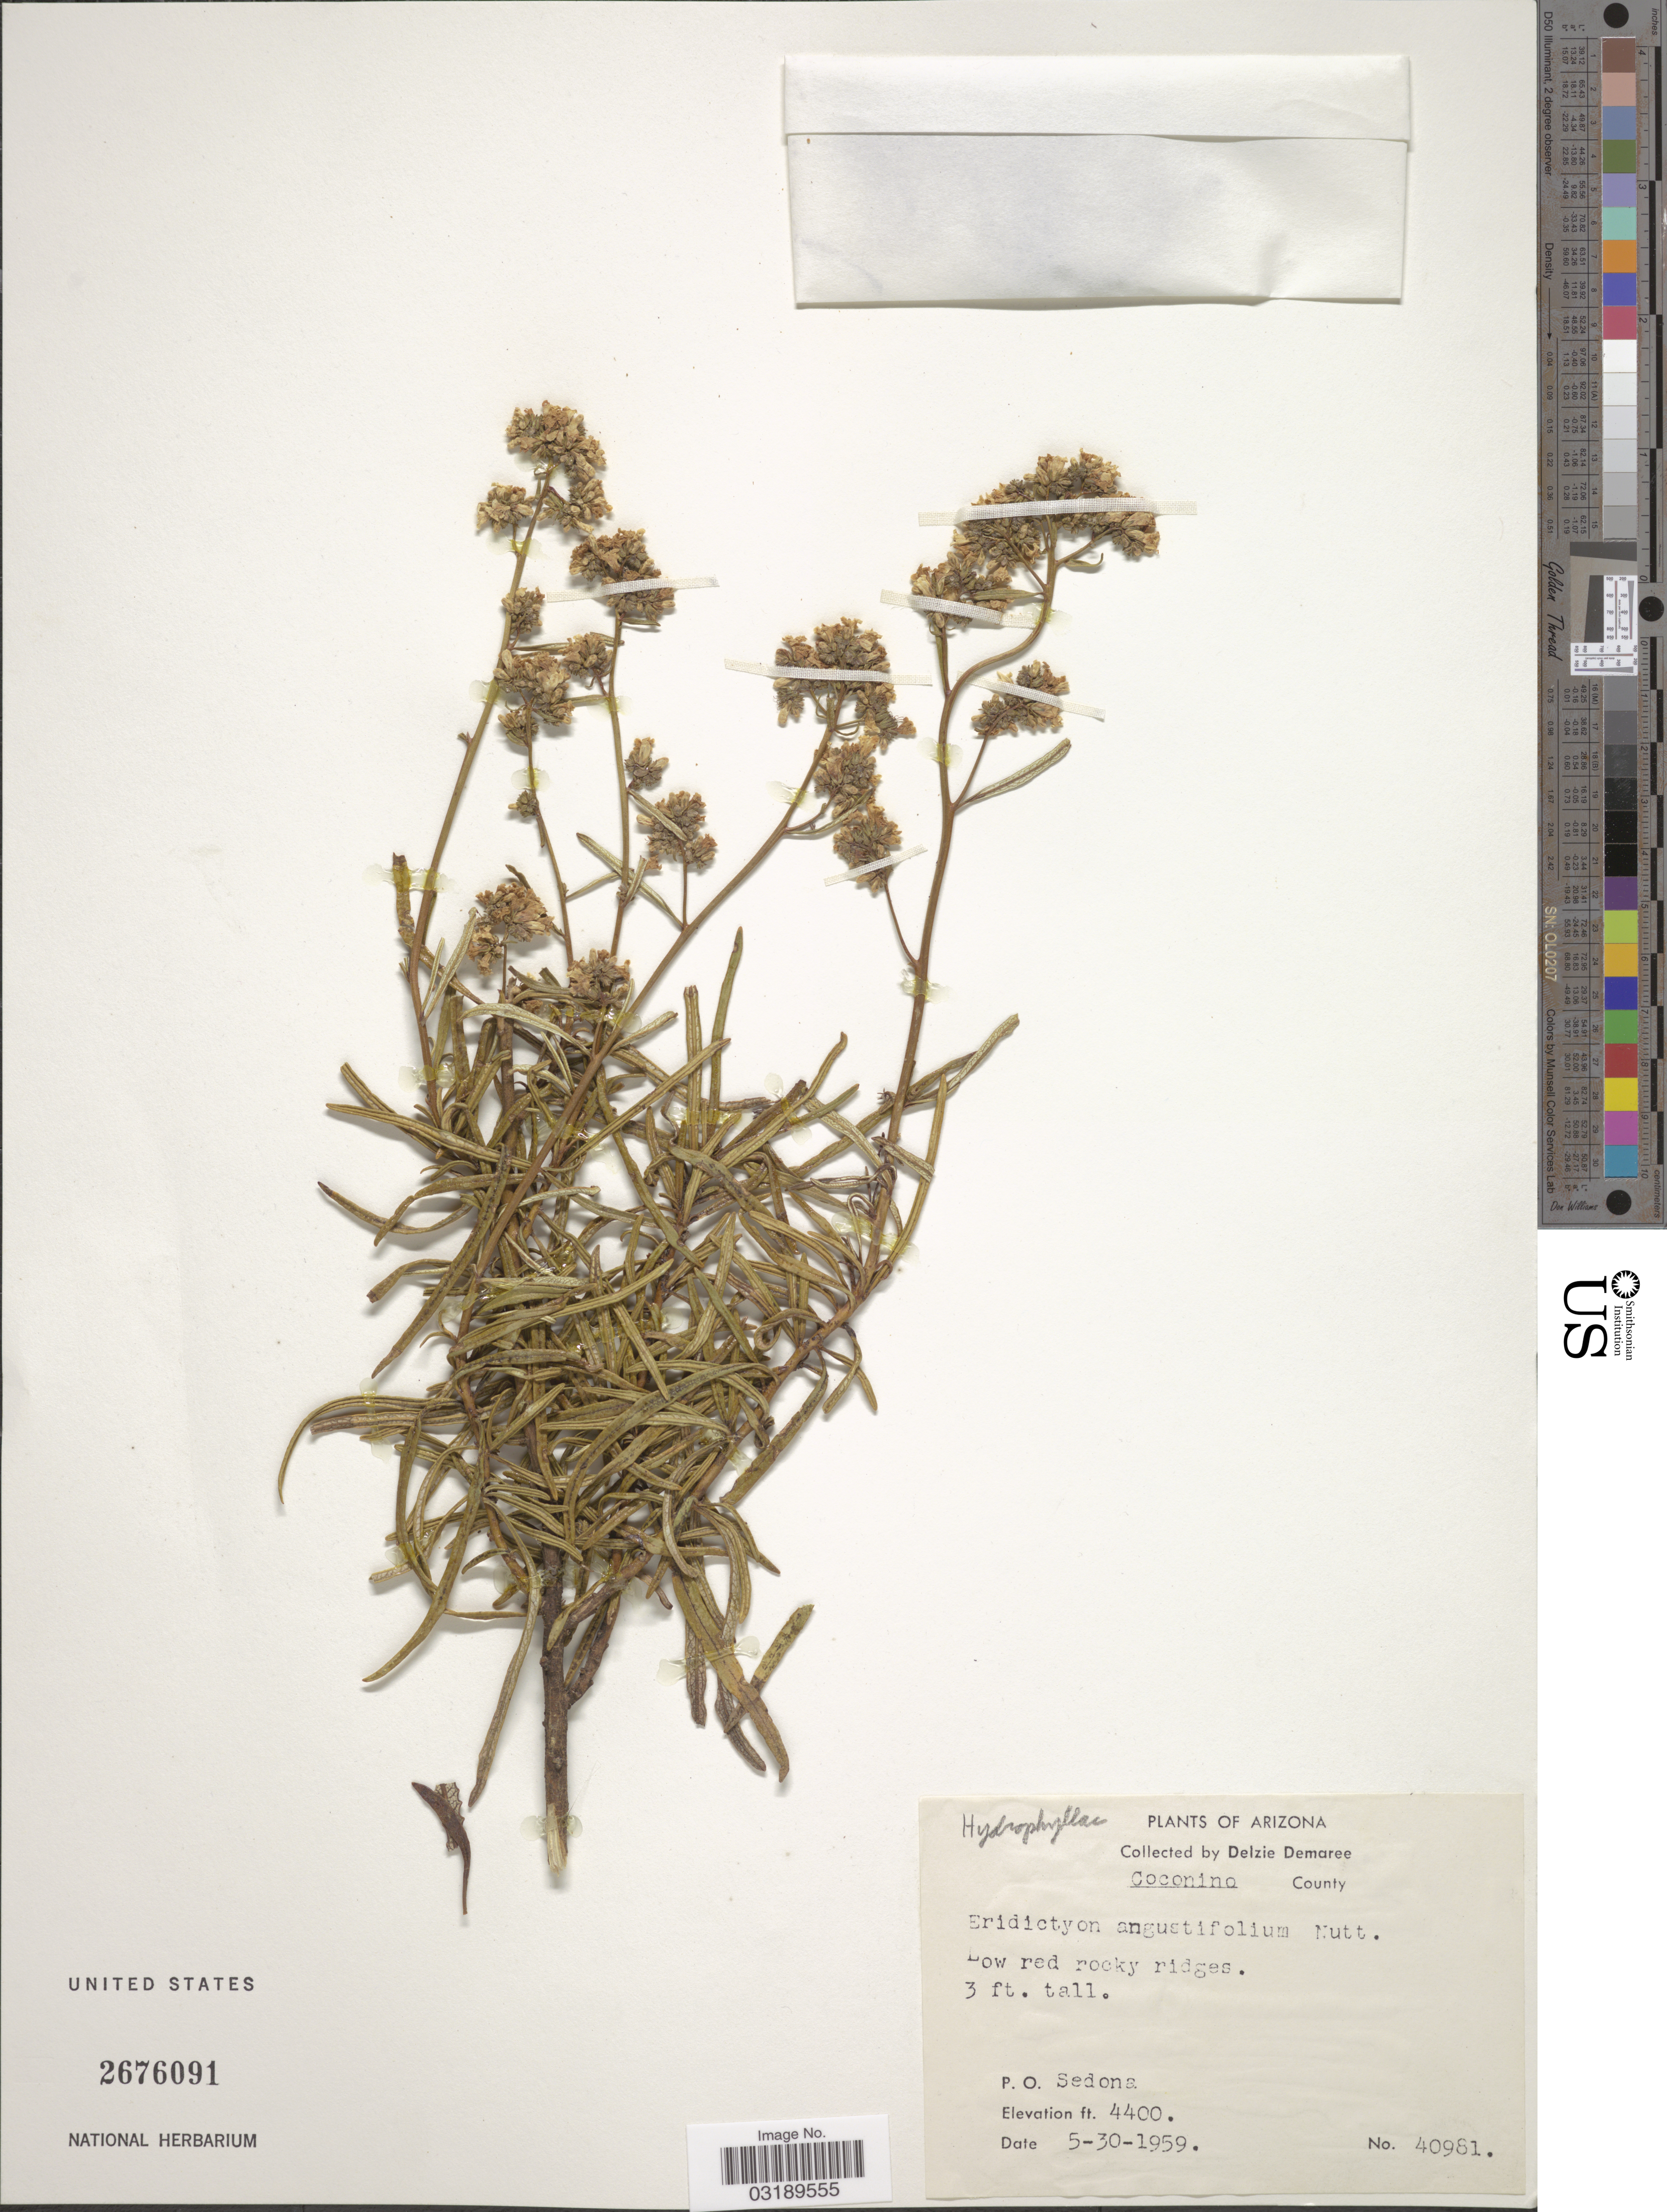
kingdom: Plantae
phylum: Tracheophyta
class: Magnoliopsida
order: Boraginales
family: Namaceae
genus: Eriodictyon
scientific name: Eriodictyon angustifolium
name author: Nutt.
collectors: D. Demaree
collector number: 40981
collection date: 1959-05-30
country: United States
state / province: Arizona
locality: Coconino County. P. O. Sedona.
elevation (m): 1341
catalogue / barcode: US 2676091